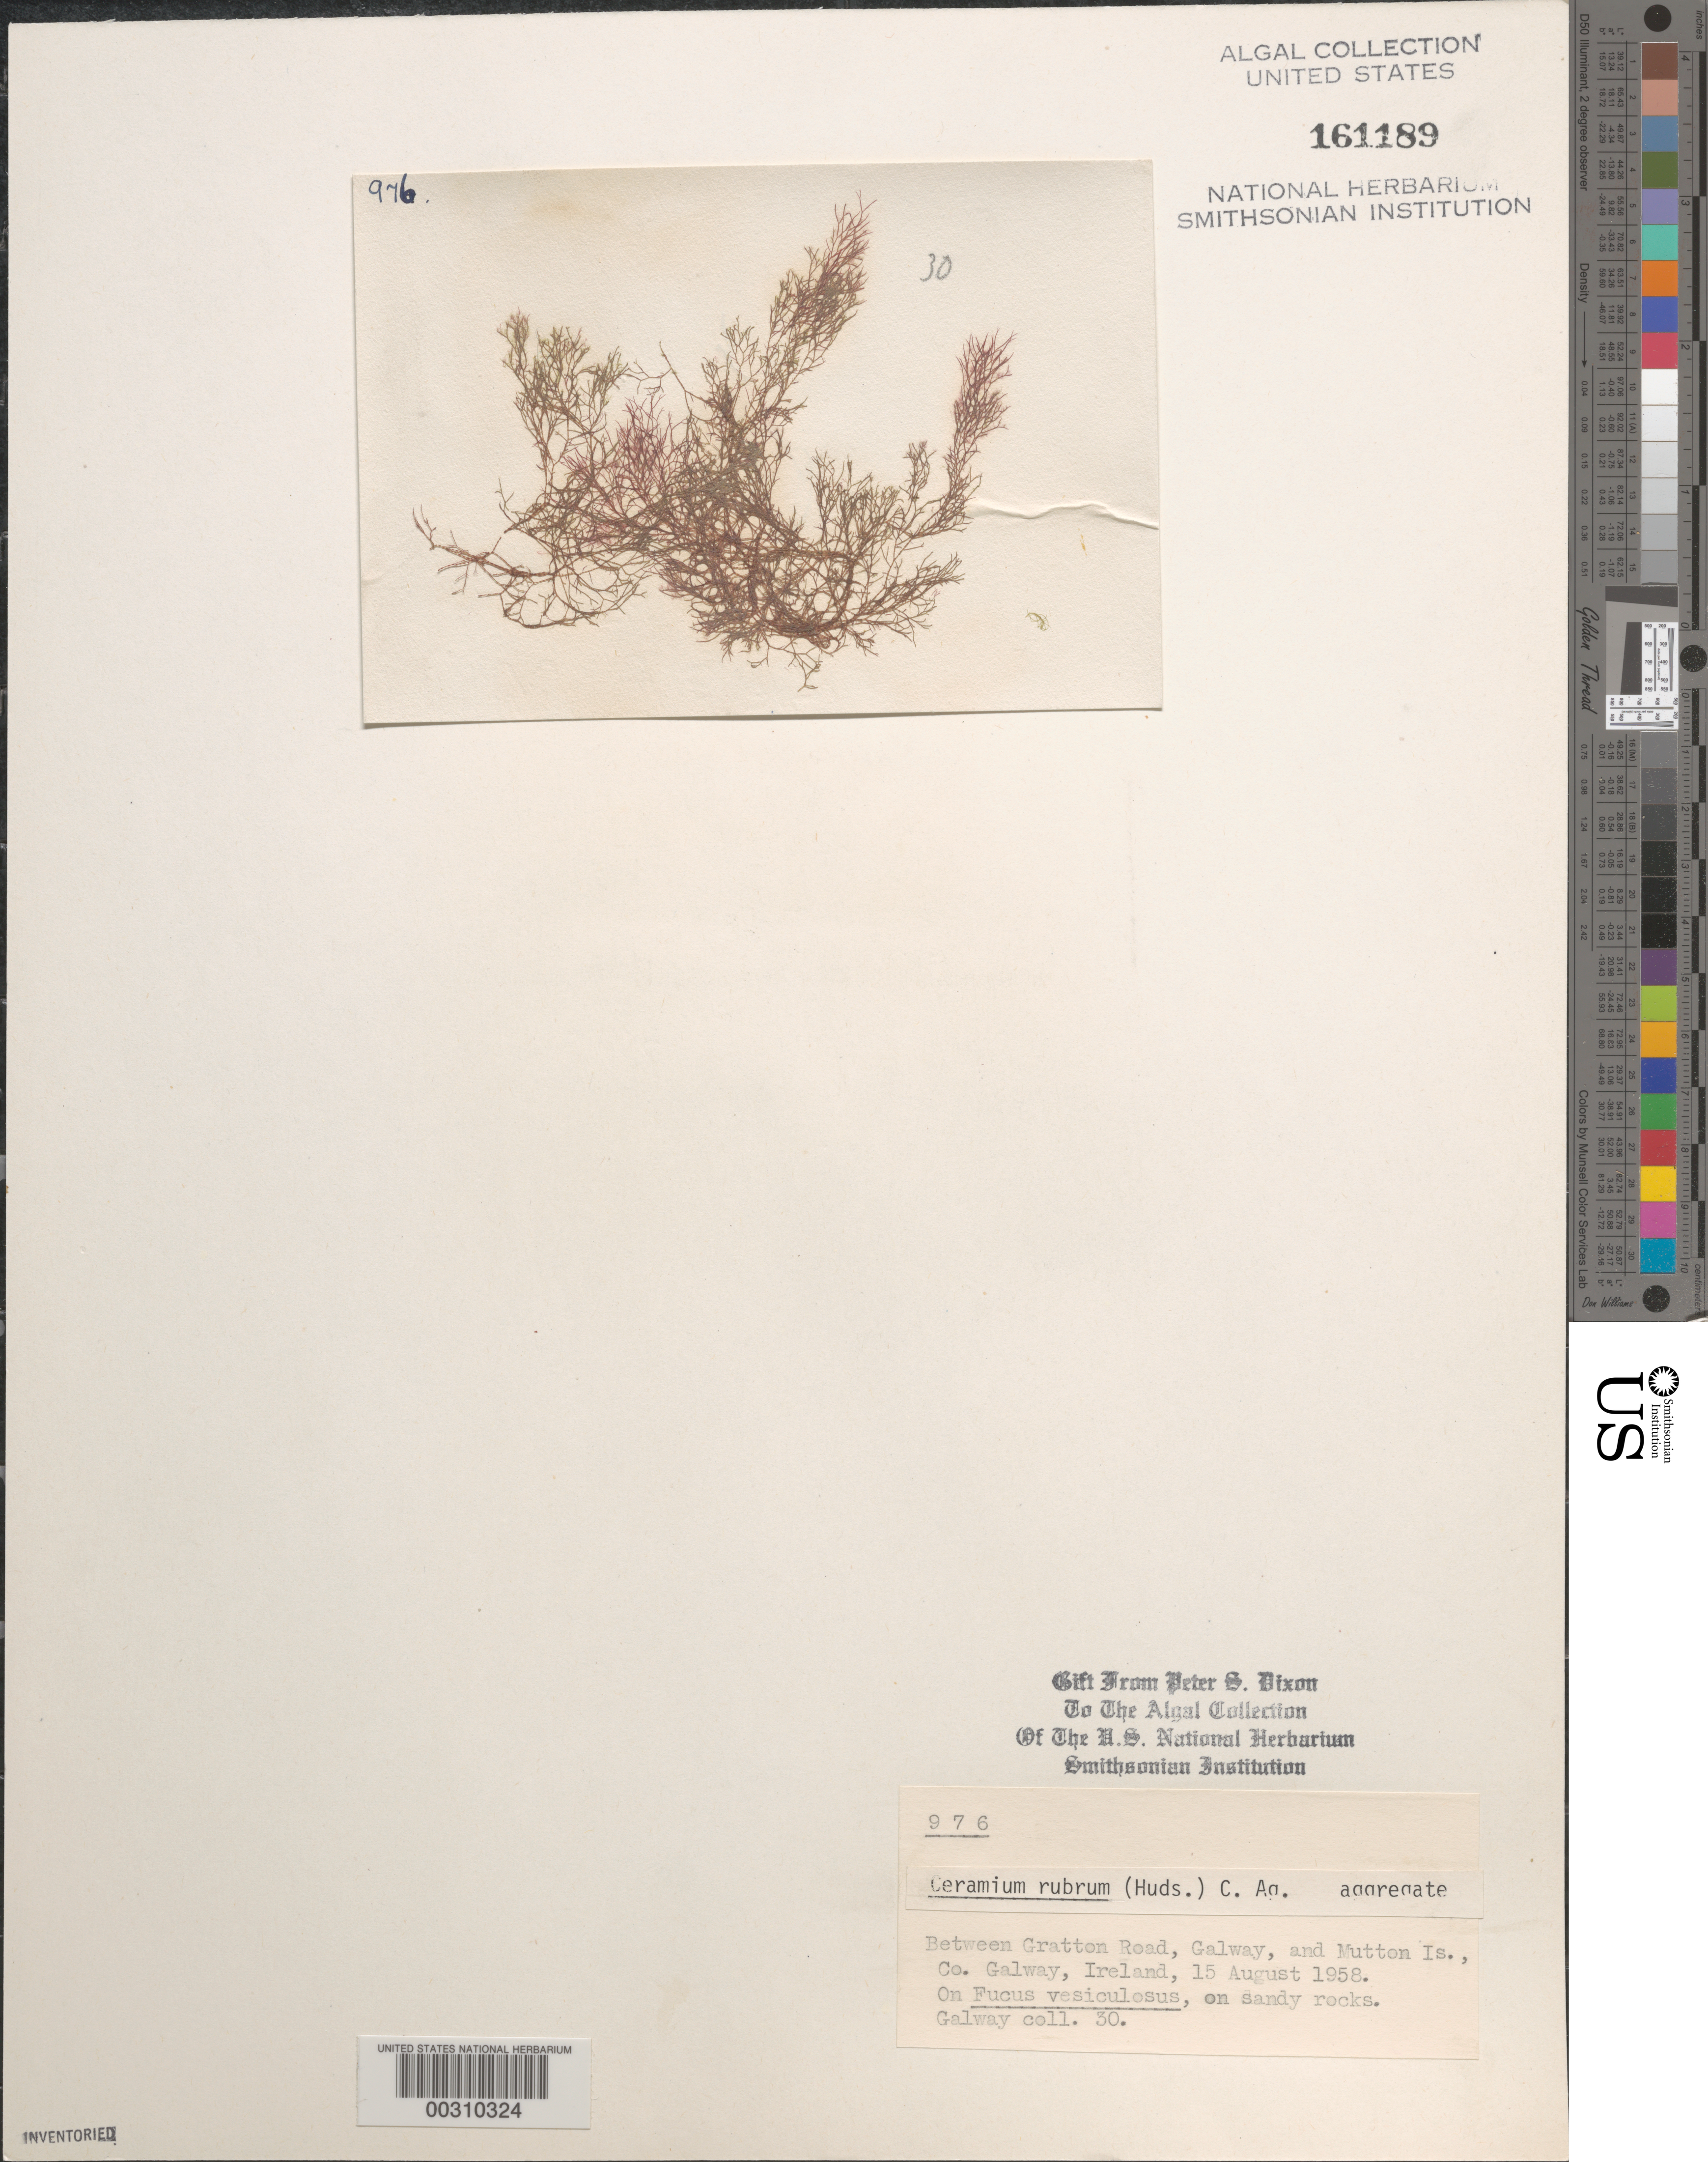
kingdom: Plantae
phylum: Rhodophyta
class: Florideophyceae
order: Ceramiales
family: Ceramiaceae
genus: Ceramium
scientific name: Ceramium rubrum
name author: C. Agardh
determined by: Dixon, P. S.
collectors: P. S. Dixon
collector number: PSD 976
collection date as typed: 15 Aug 1958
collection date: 1958-08-15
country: Ireland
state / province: Connaught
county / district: Galway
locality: Between Gratton Road, Galway, and Mutton Island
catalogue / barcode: US 161189